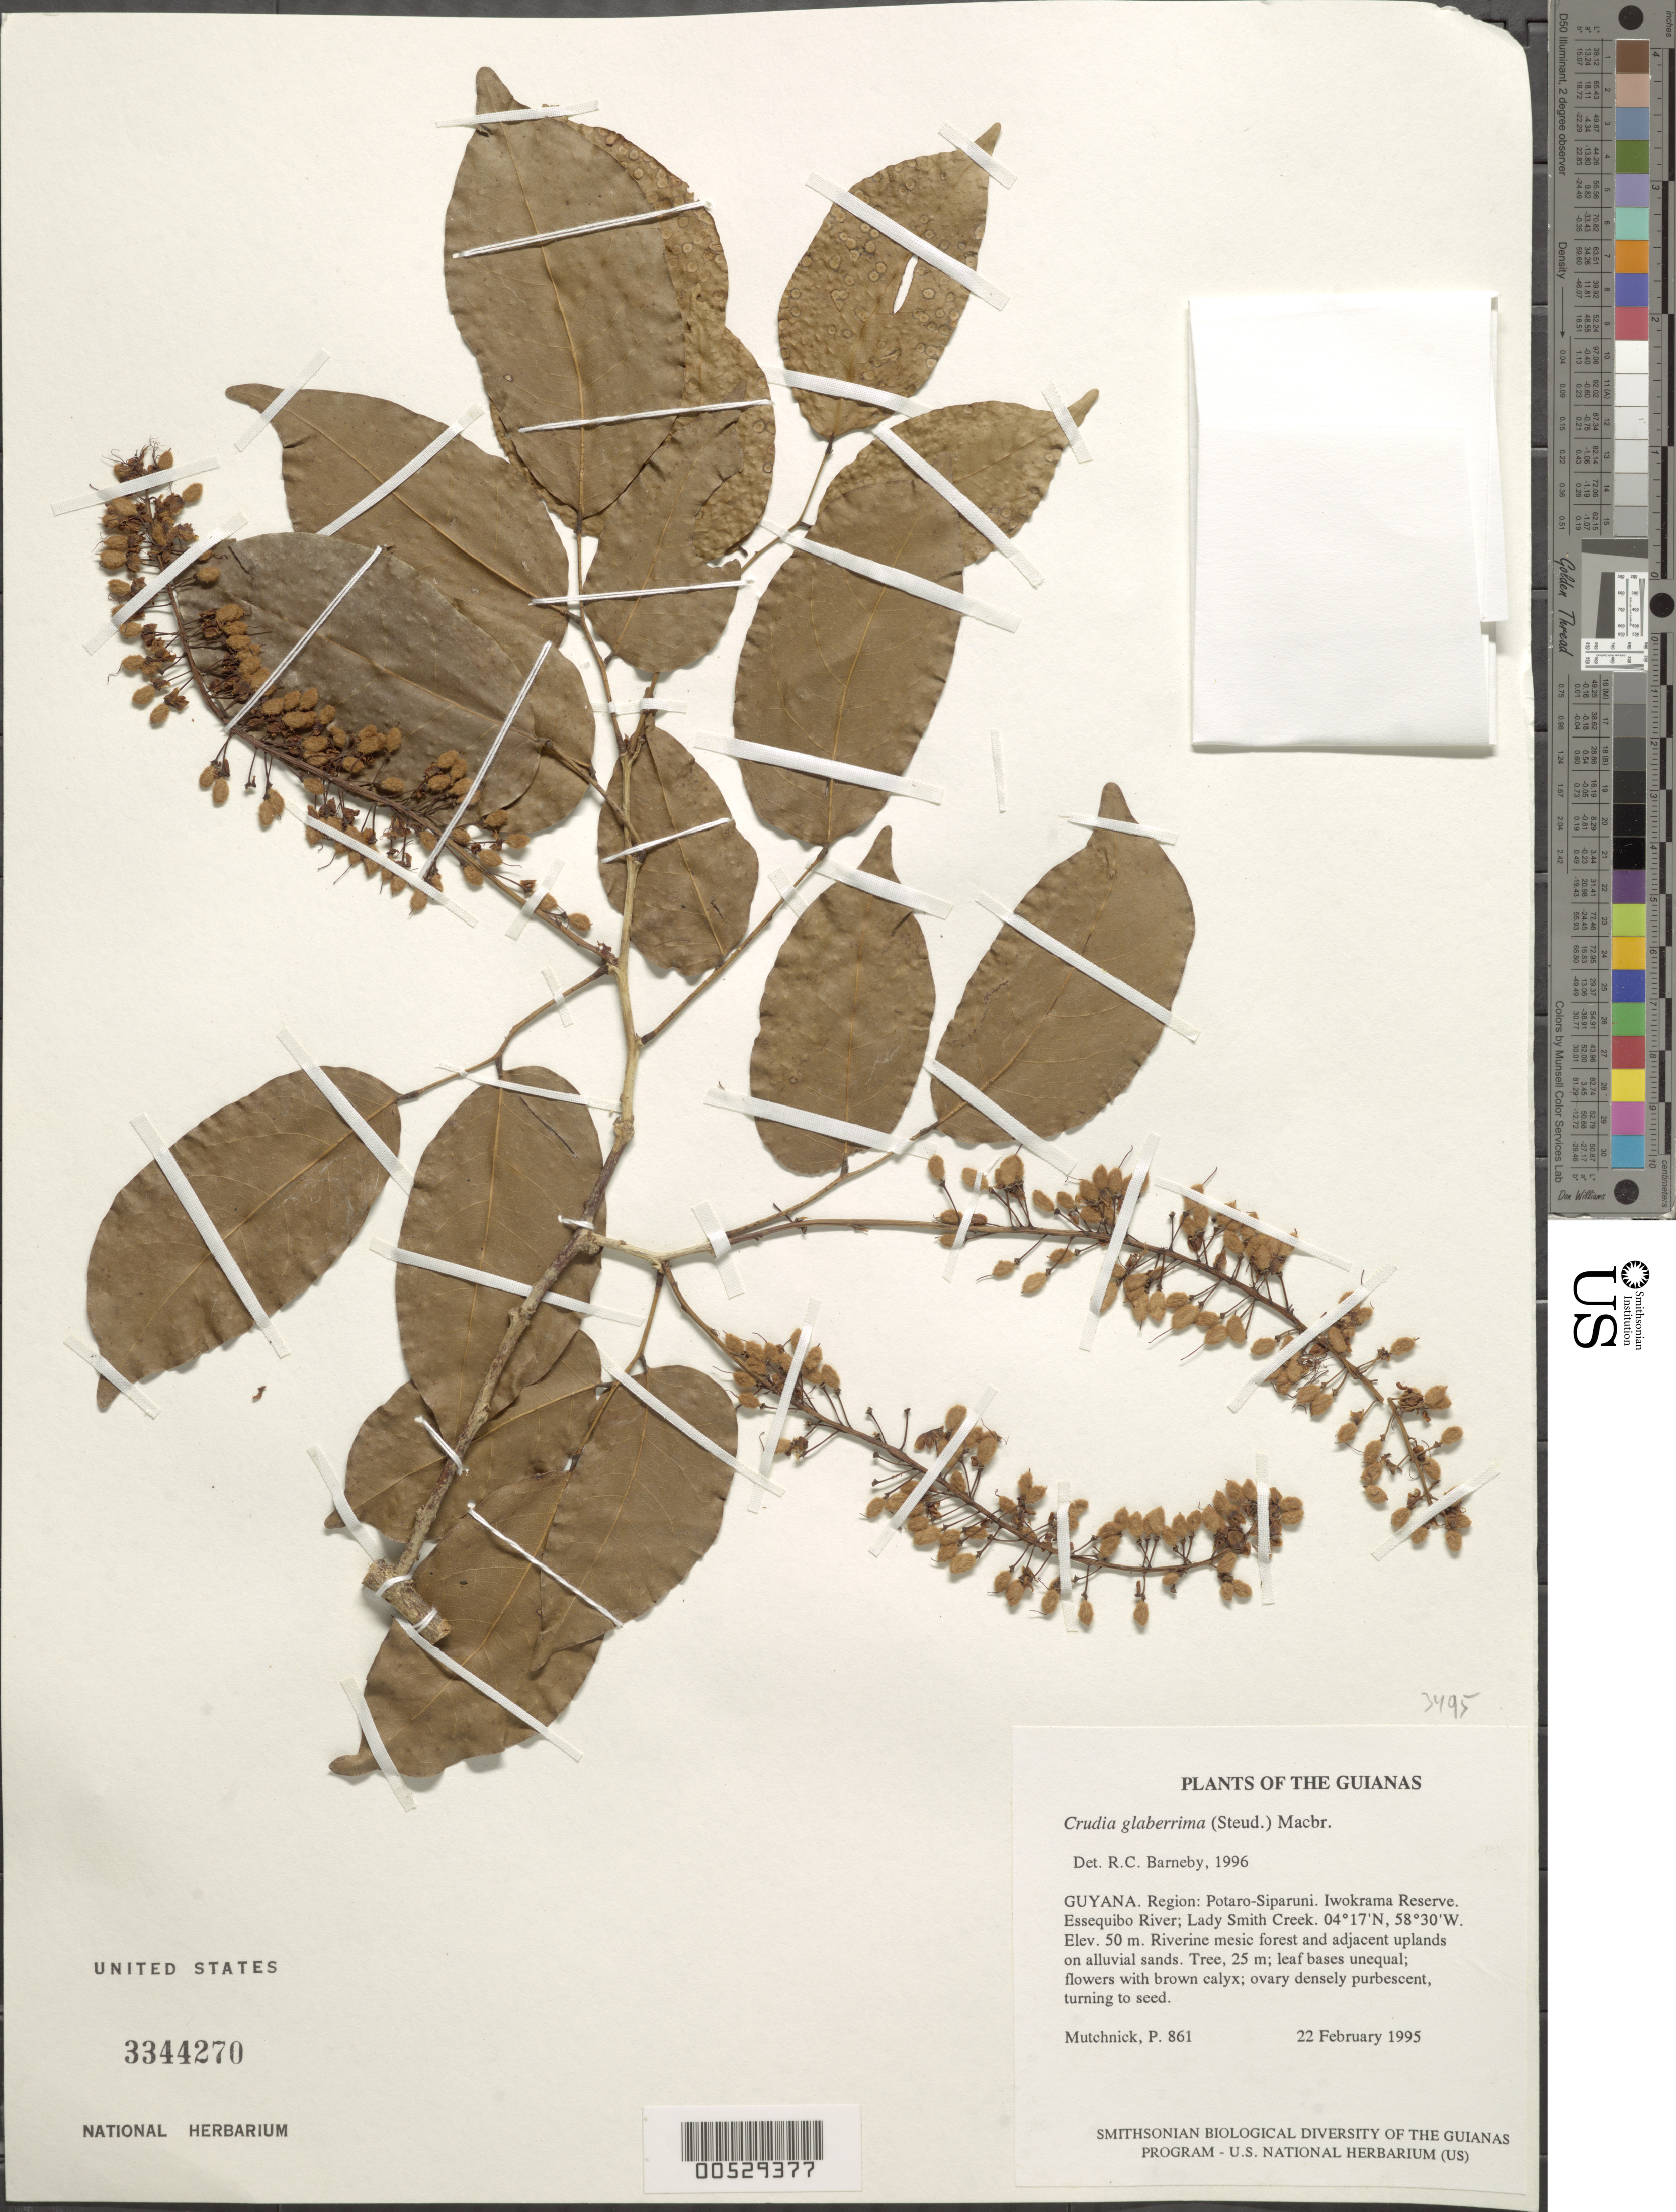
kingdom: Plantae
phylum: Tracheophyta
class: Magnoliopsida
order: Fabales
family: Fabaceae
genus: Crudia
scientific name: Crudia glaberrima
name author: (Steud.) J.F. Macbr.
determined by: Barneby, Rupert C., (NY)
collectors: P. Mutchnick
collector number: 861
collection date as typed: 22 February 1995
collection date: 1995-02-22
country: Guyana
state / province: Potaro-Siparuni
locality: Iwokrama Reserve. Essequibo River; Lady Smith Creek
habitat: Riverine mesic forest and adjacent uplands on alluvial sands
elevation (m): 50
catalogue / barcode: US 3344270